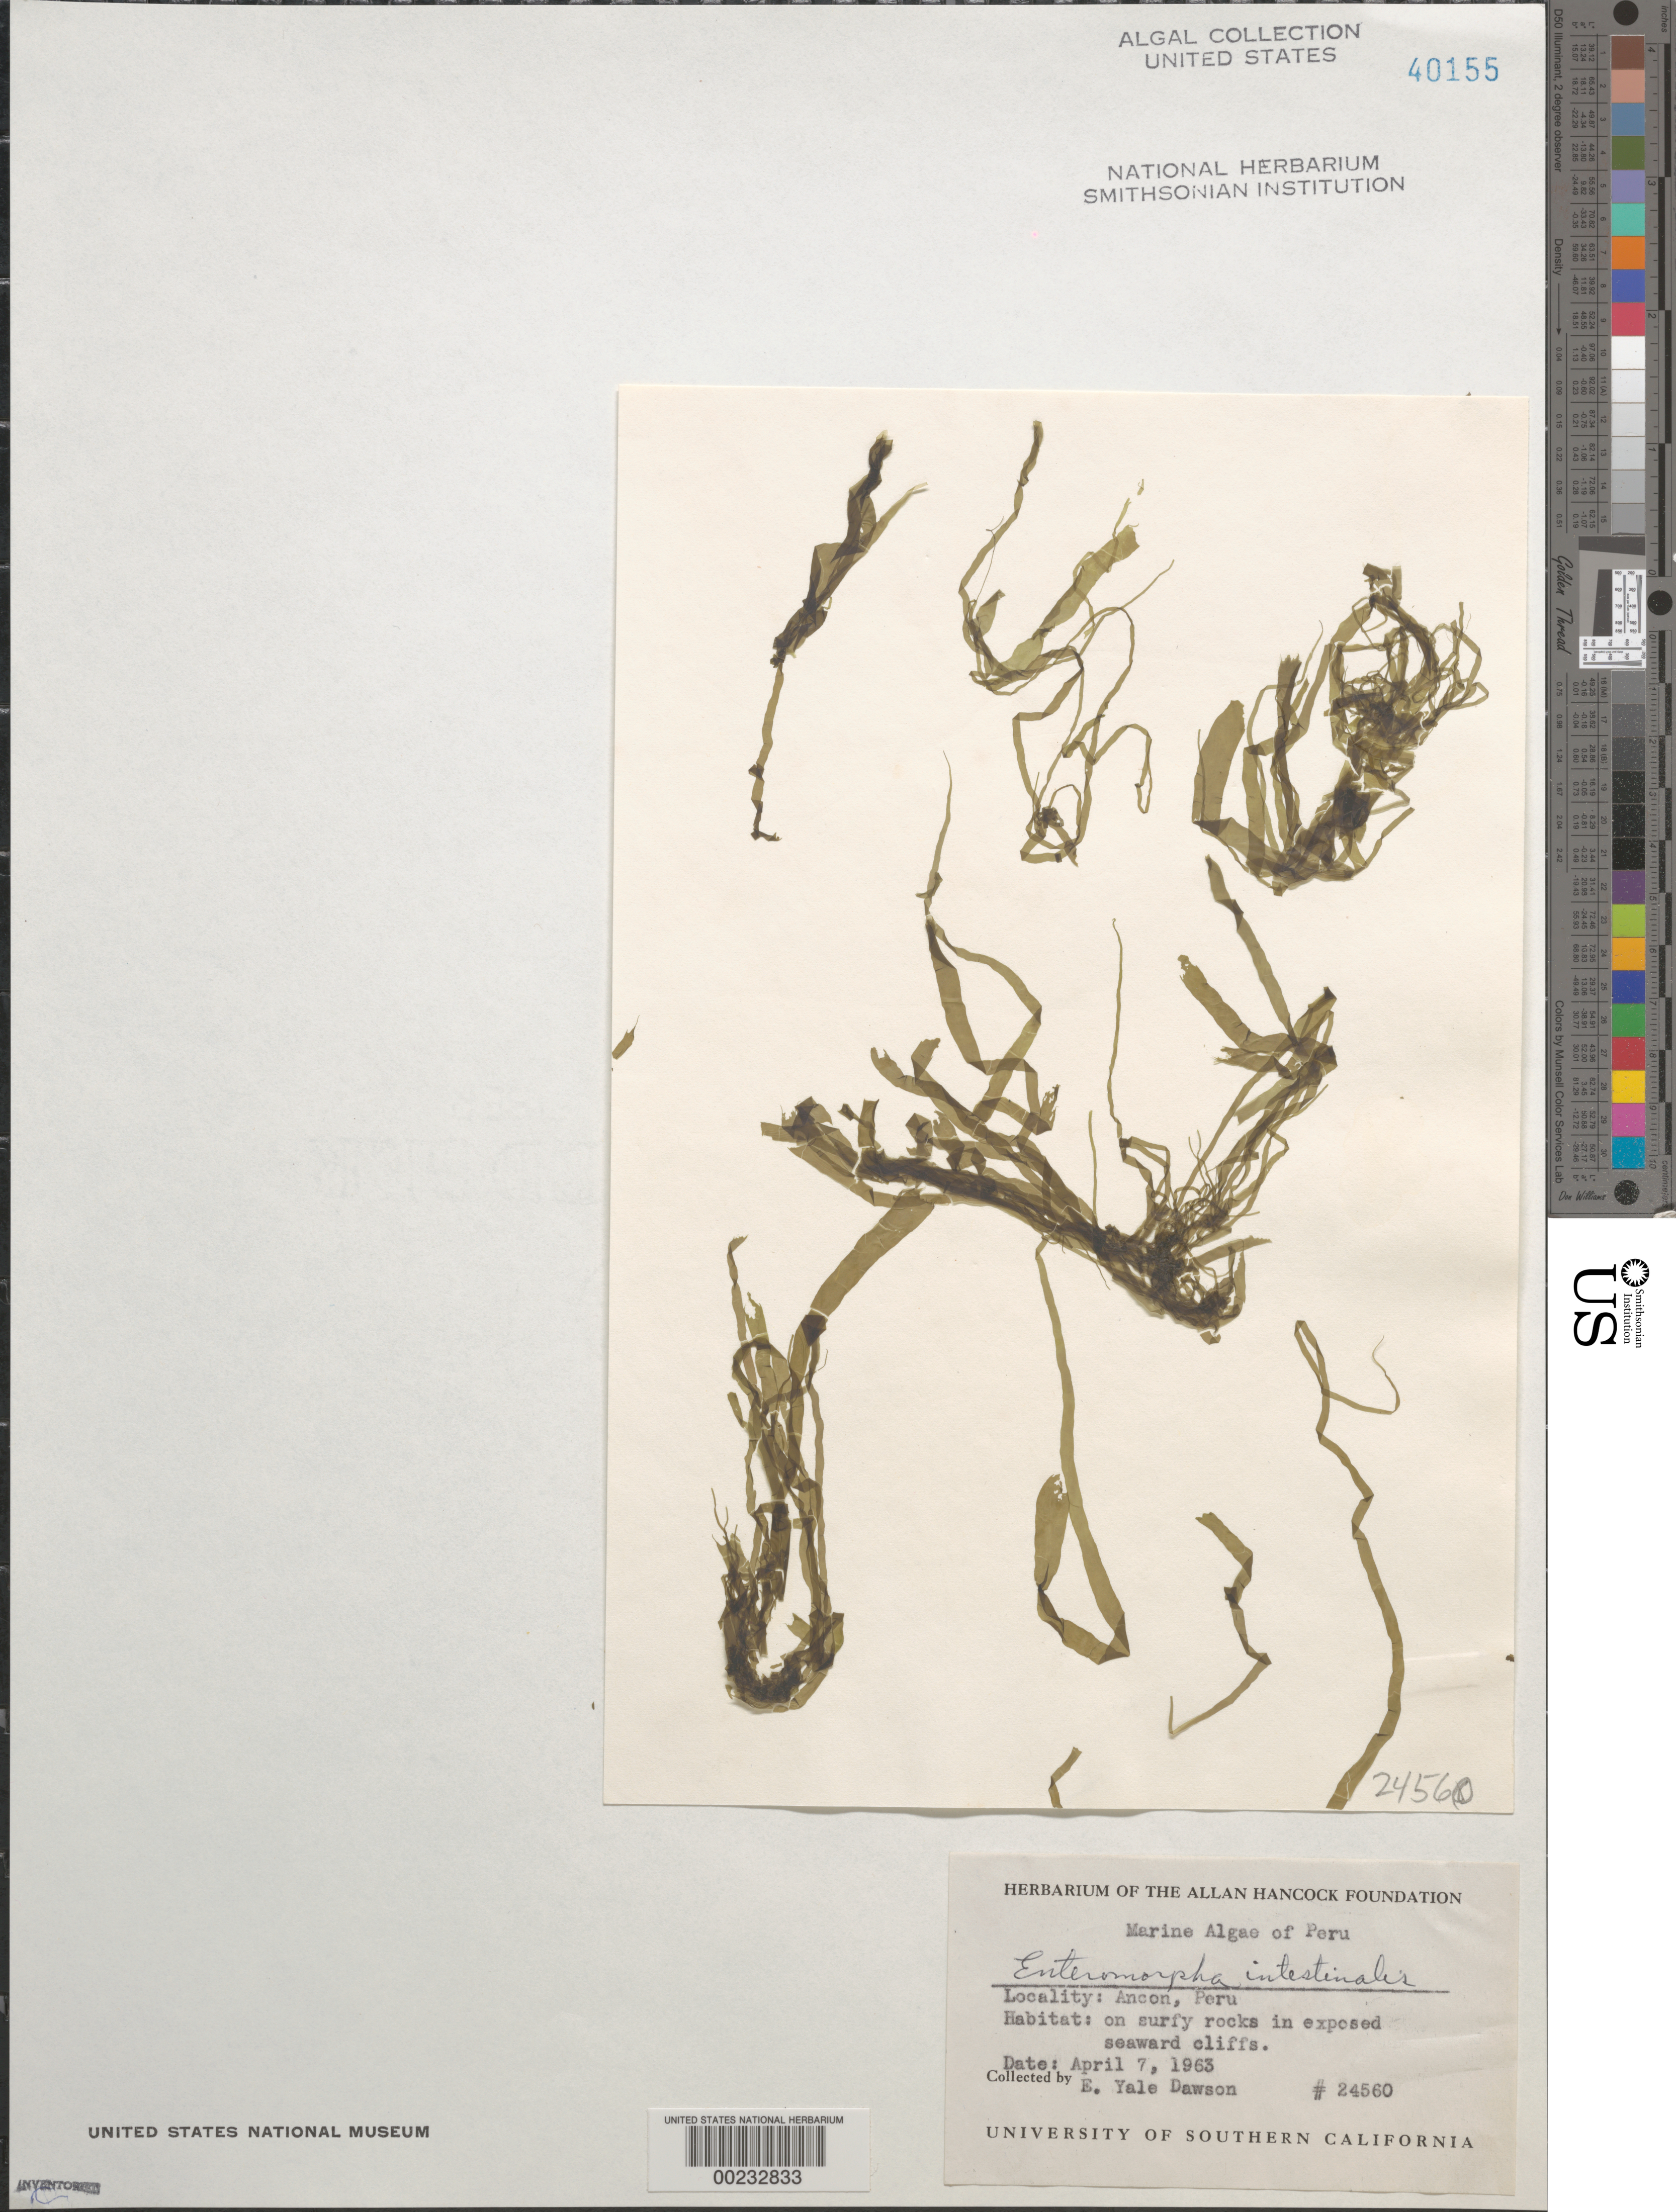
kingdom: Plantae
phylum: Chlorophyta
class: Ulvophyceae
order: Ulvales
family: Ulvaceae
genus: Ulva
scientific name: Ulva intestinalis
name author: L.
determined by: Algae name updating Project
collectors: E. Y. Dawson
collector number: EYD 24560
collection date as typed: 07 Apr 1963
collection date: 1963-04-07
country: Peru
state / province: Lima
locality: Ancon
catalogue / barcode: US 40155